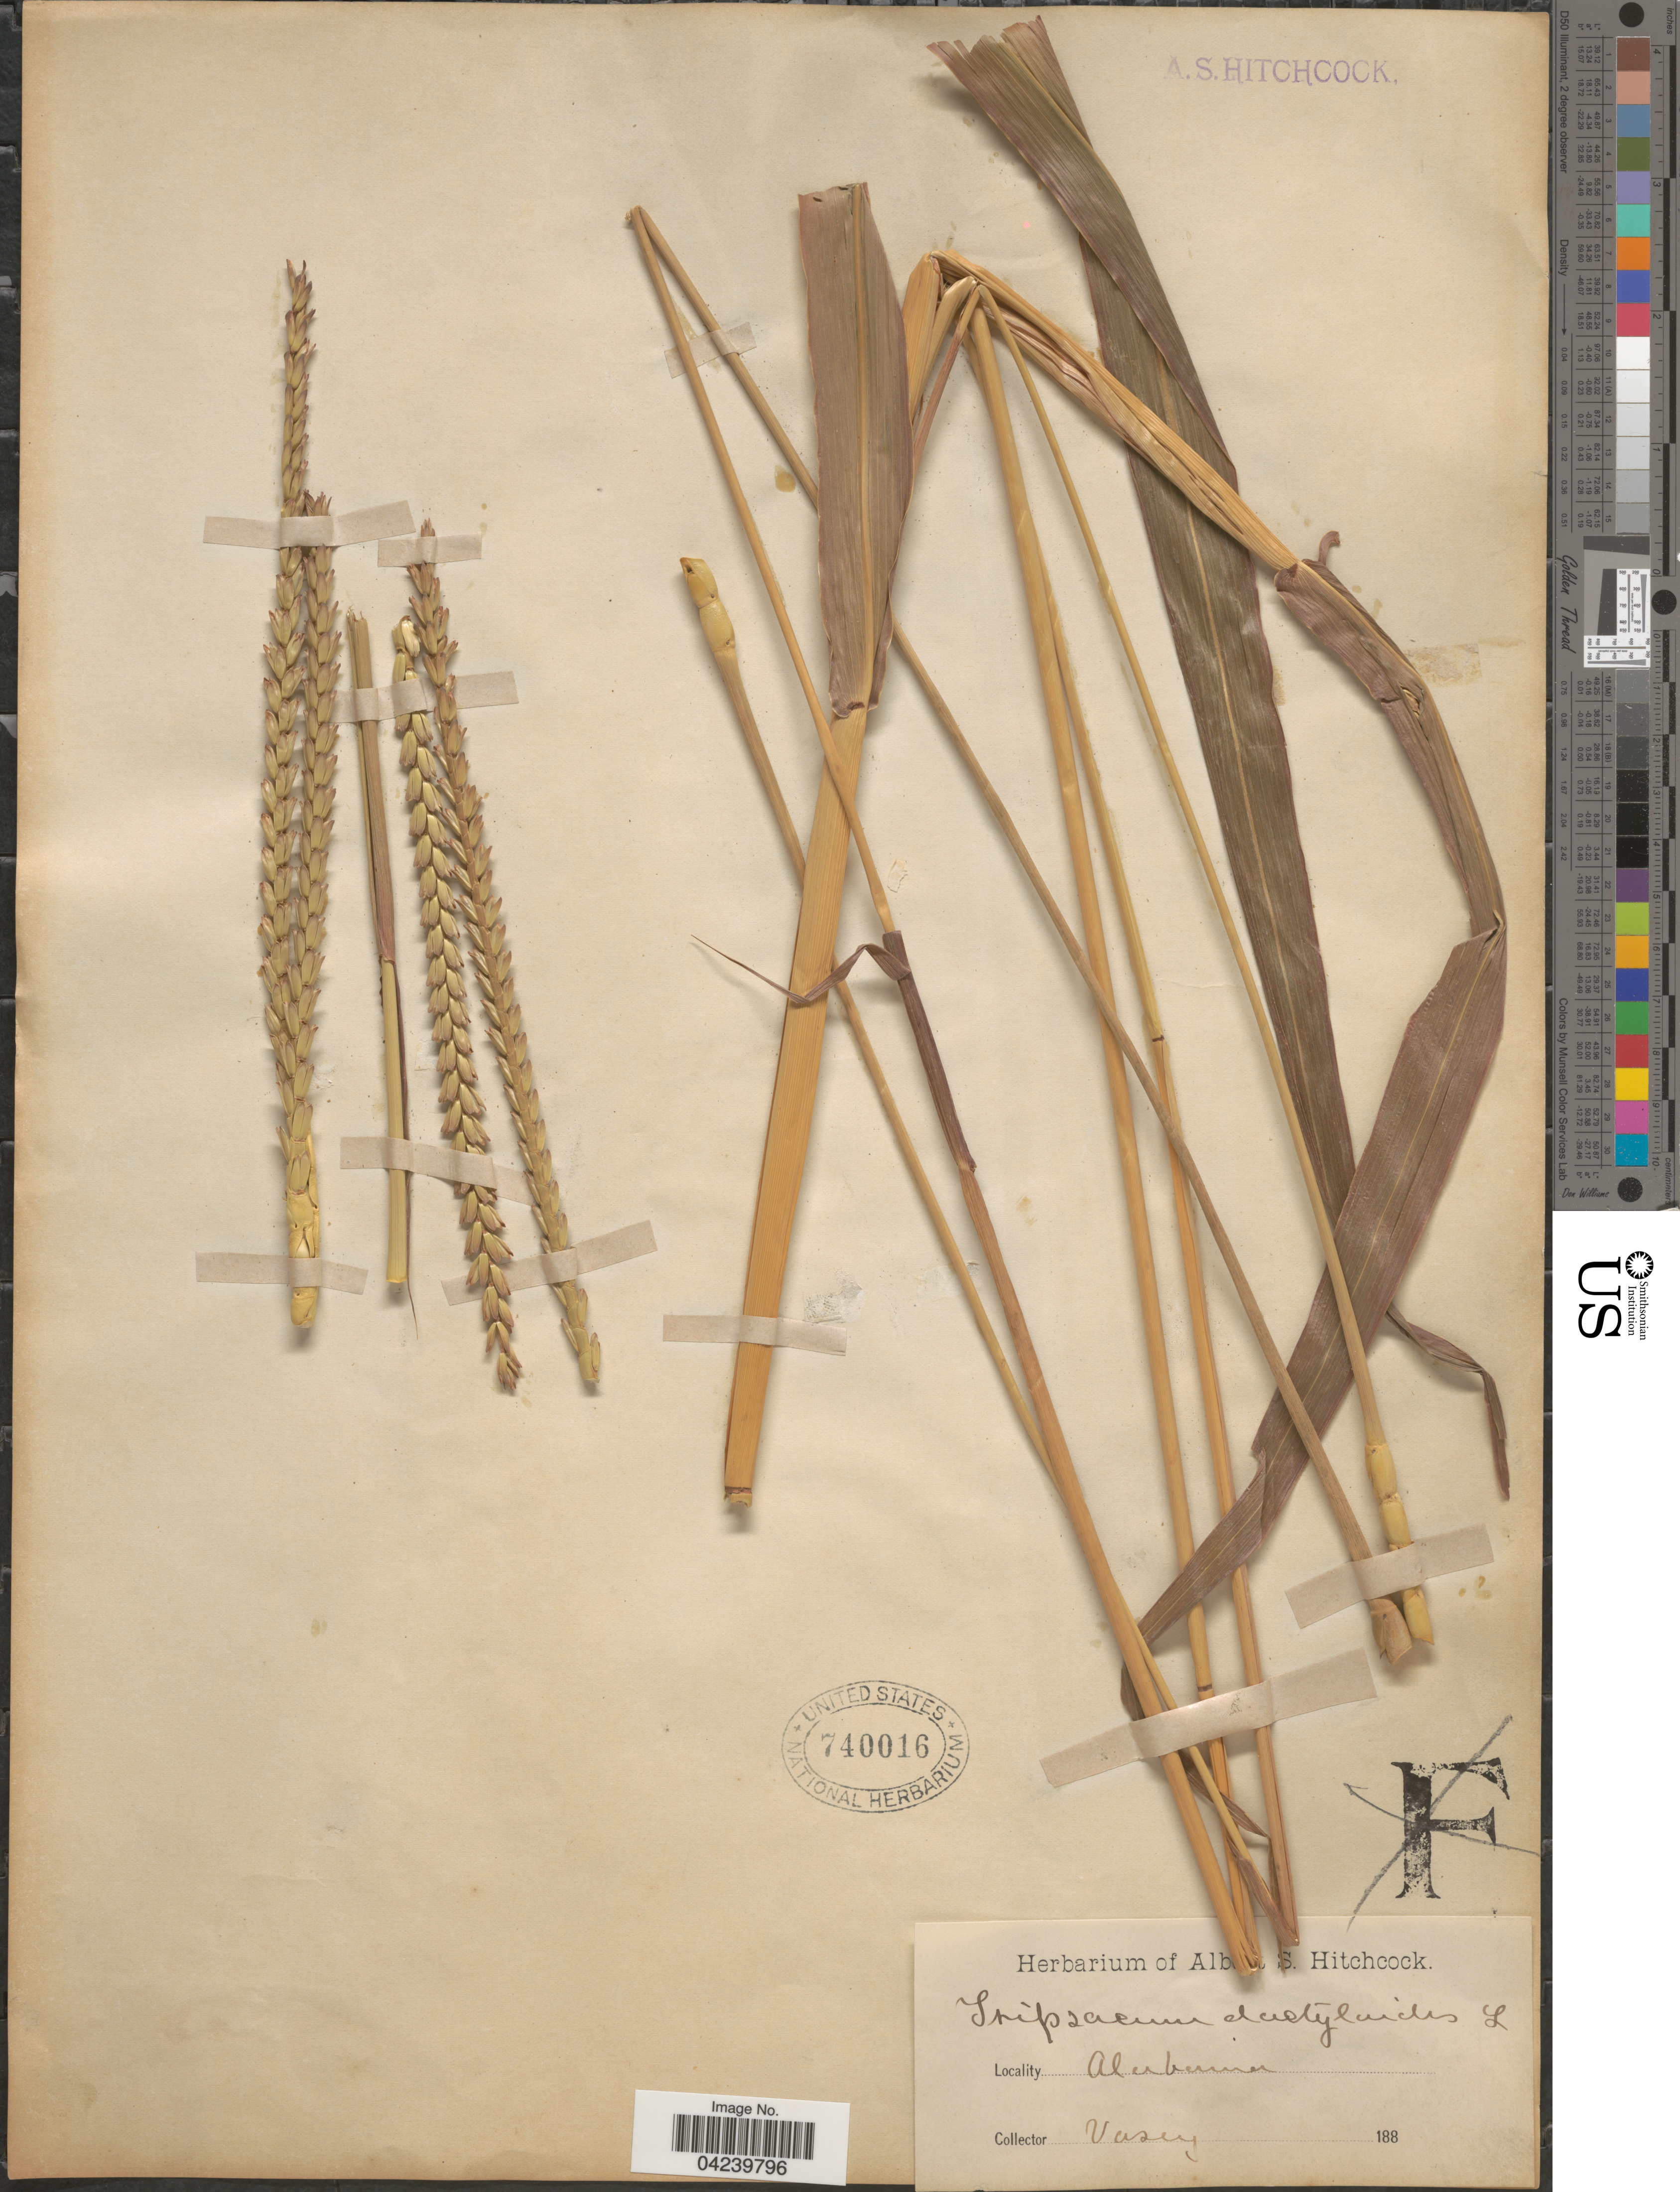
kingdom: Plantae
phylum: Tracheophyta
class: Liliopsida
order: Poales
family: Poaceae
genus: Tripsacum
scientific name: Tripsacum dactyloides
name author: (L.) L.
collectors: Vasey, --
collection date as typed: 188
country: United States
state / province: Alabama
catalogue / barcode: US 740016